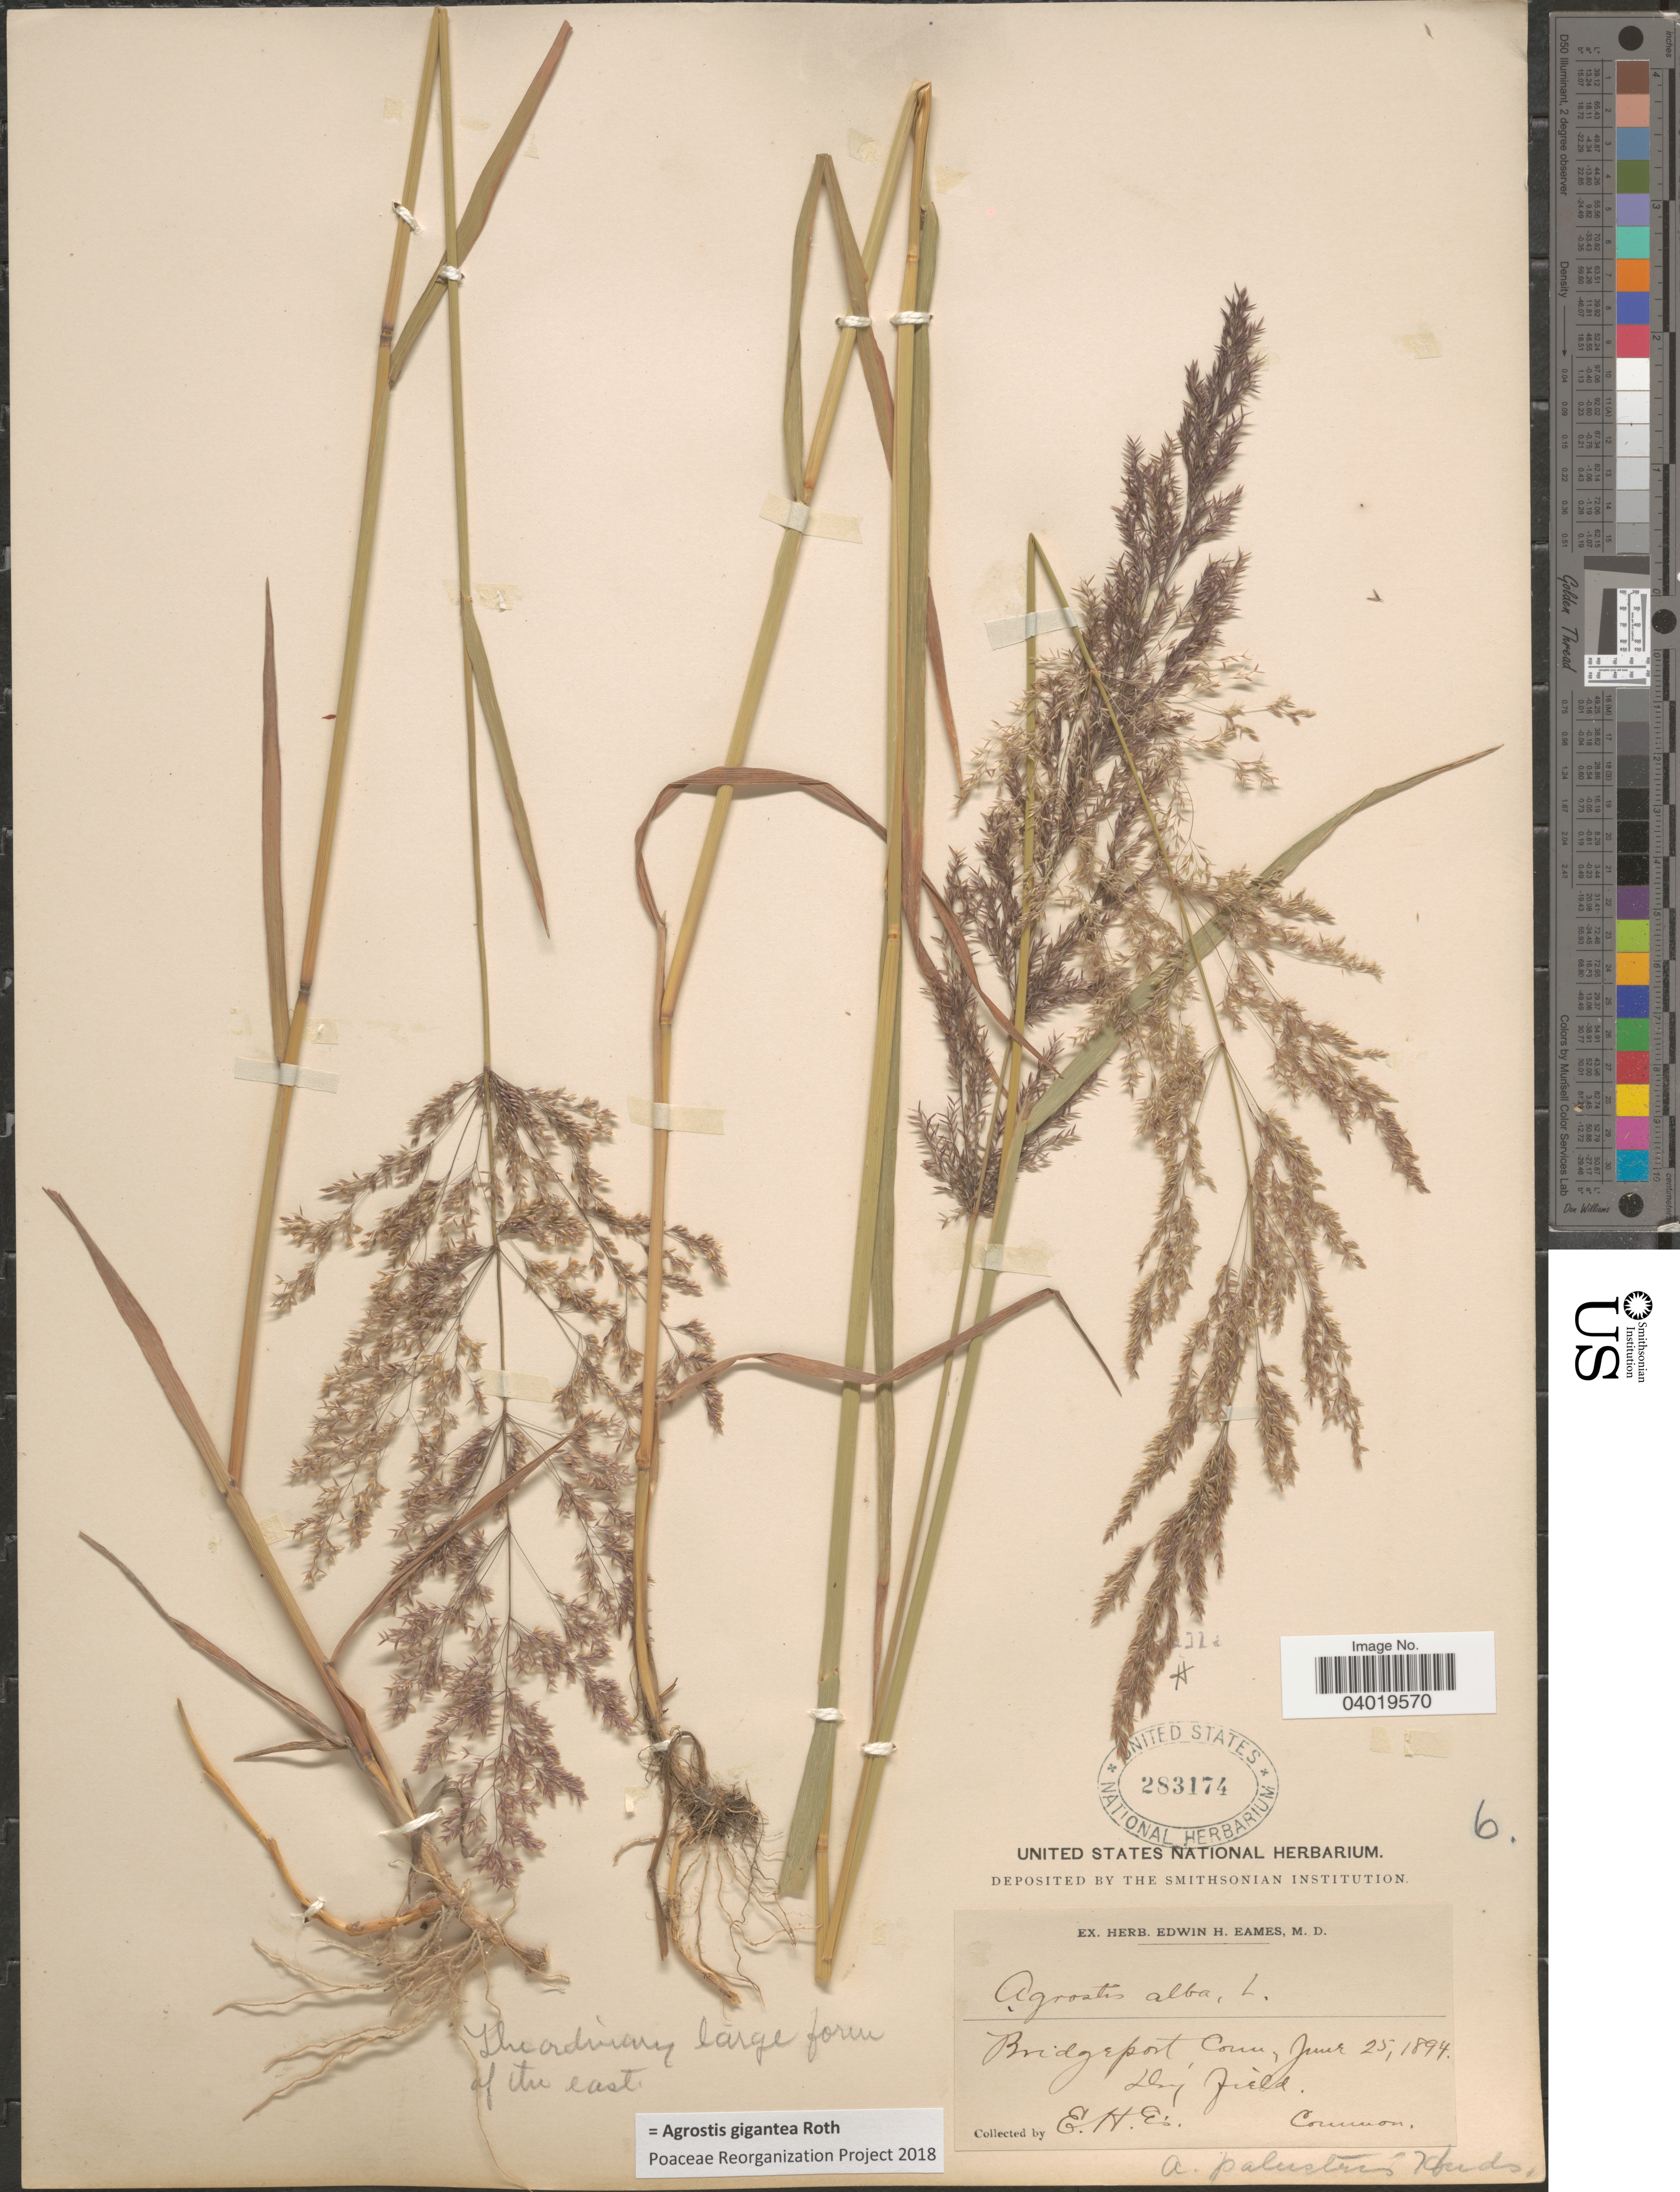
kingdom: Plantae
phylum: Tracheophyta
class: Liliopsida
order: Poales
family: Poaceae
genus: Agrostis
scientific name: Agrostis gigantea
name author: Roth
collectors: E. H. Eames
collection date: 1894-06-25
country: United States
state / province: Connecticut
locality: Bridgeport.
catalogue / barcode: US 283174